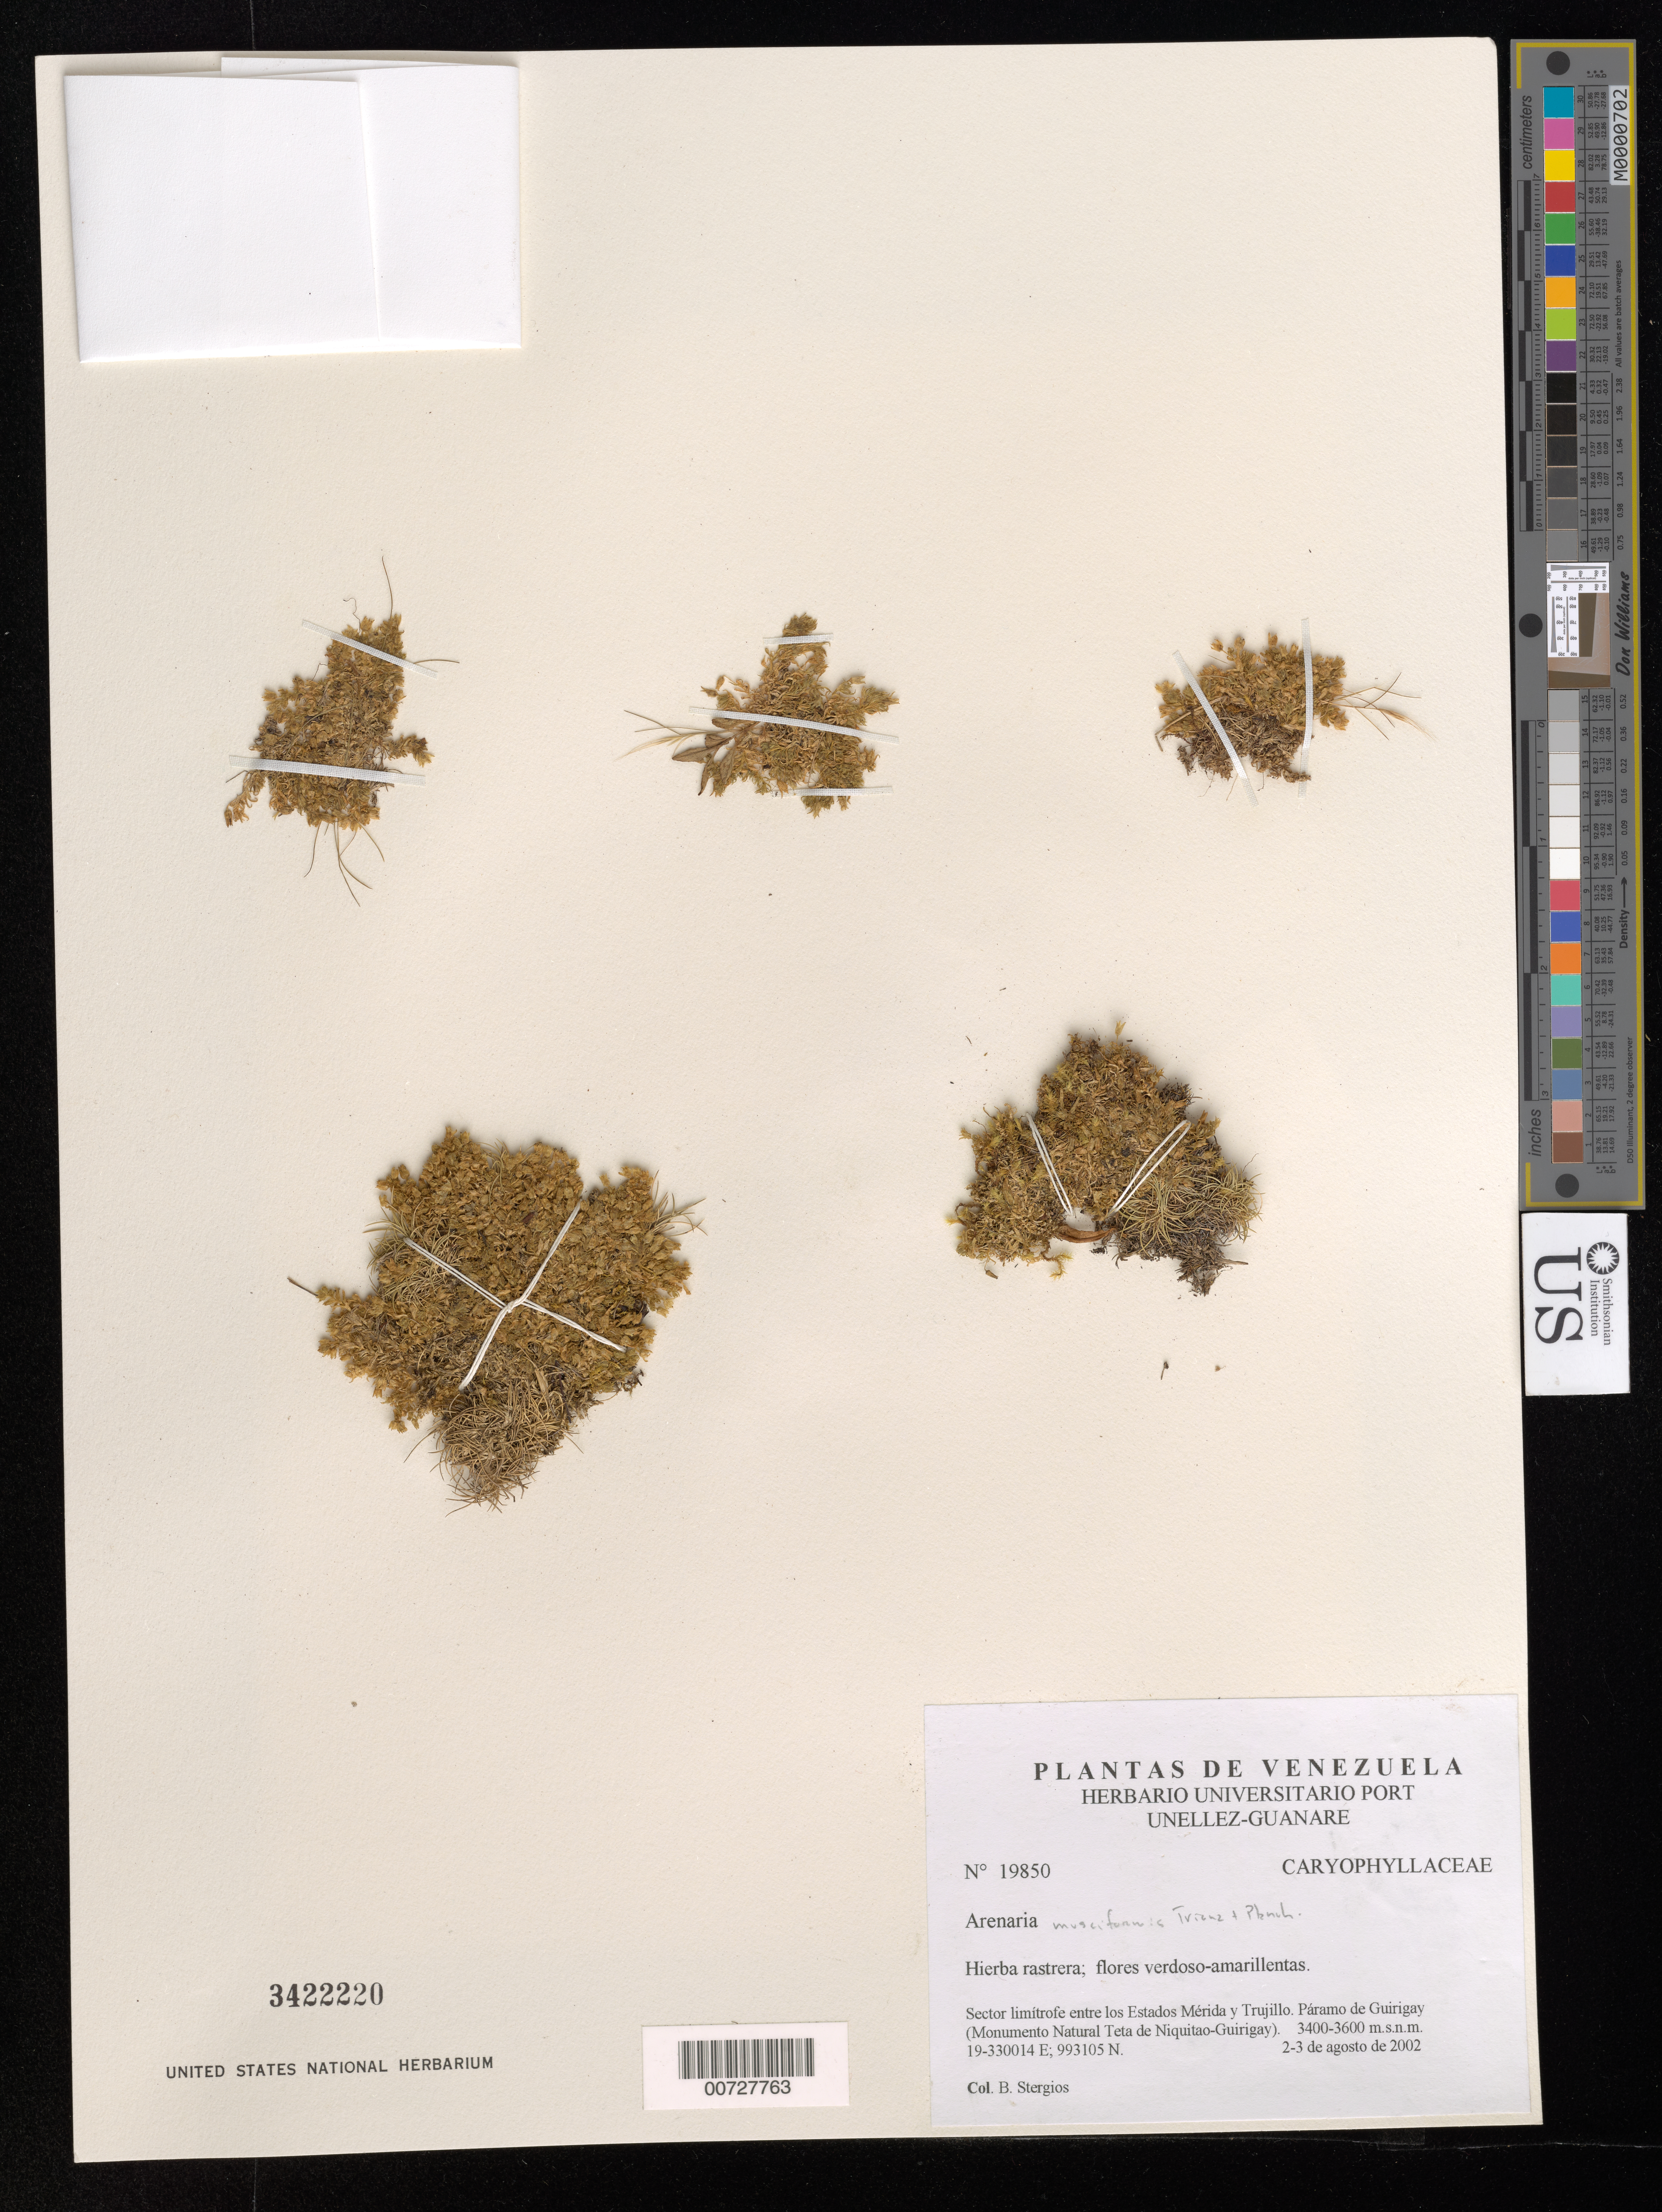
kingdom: Plantae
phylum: Tracheophyta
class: Magnoliopsida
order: Caryophyllales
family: Caryophyllaceae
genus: Arenaria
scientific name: Arenaria musciformis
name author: Triana & Planch.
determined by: Dorr, L. J., (BOT), Smithsonian Institution - National Museum of Natural History (UNITED STATES)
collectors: B. G. Stergios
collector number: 19850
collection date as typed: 02 Aug 2002 to 03 Aug 2002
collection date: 2002-08-02/2002-08-03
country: Venezuela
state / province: Trujillo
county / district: Boconó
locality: Páramo de Guirigay (Monumento Natural Teta de Niquitao-Guirigay). Sector limítrofe entre los Estados Mérida y Trujillo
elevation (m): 3400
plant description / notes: PORT, US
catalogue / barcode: US 3422220